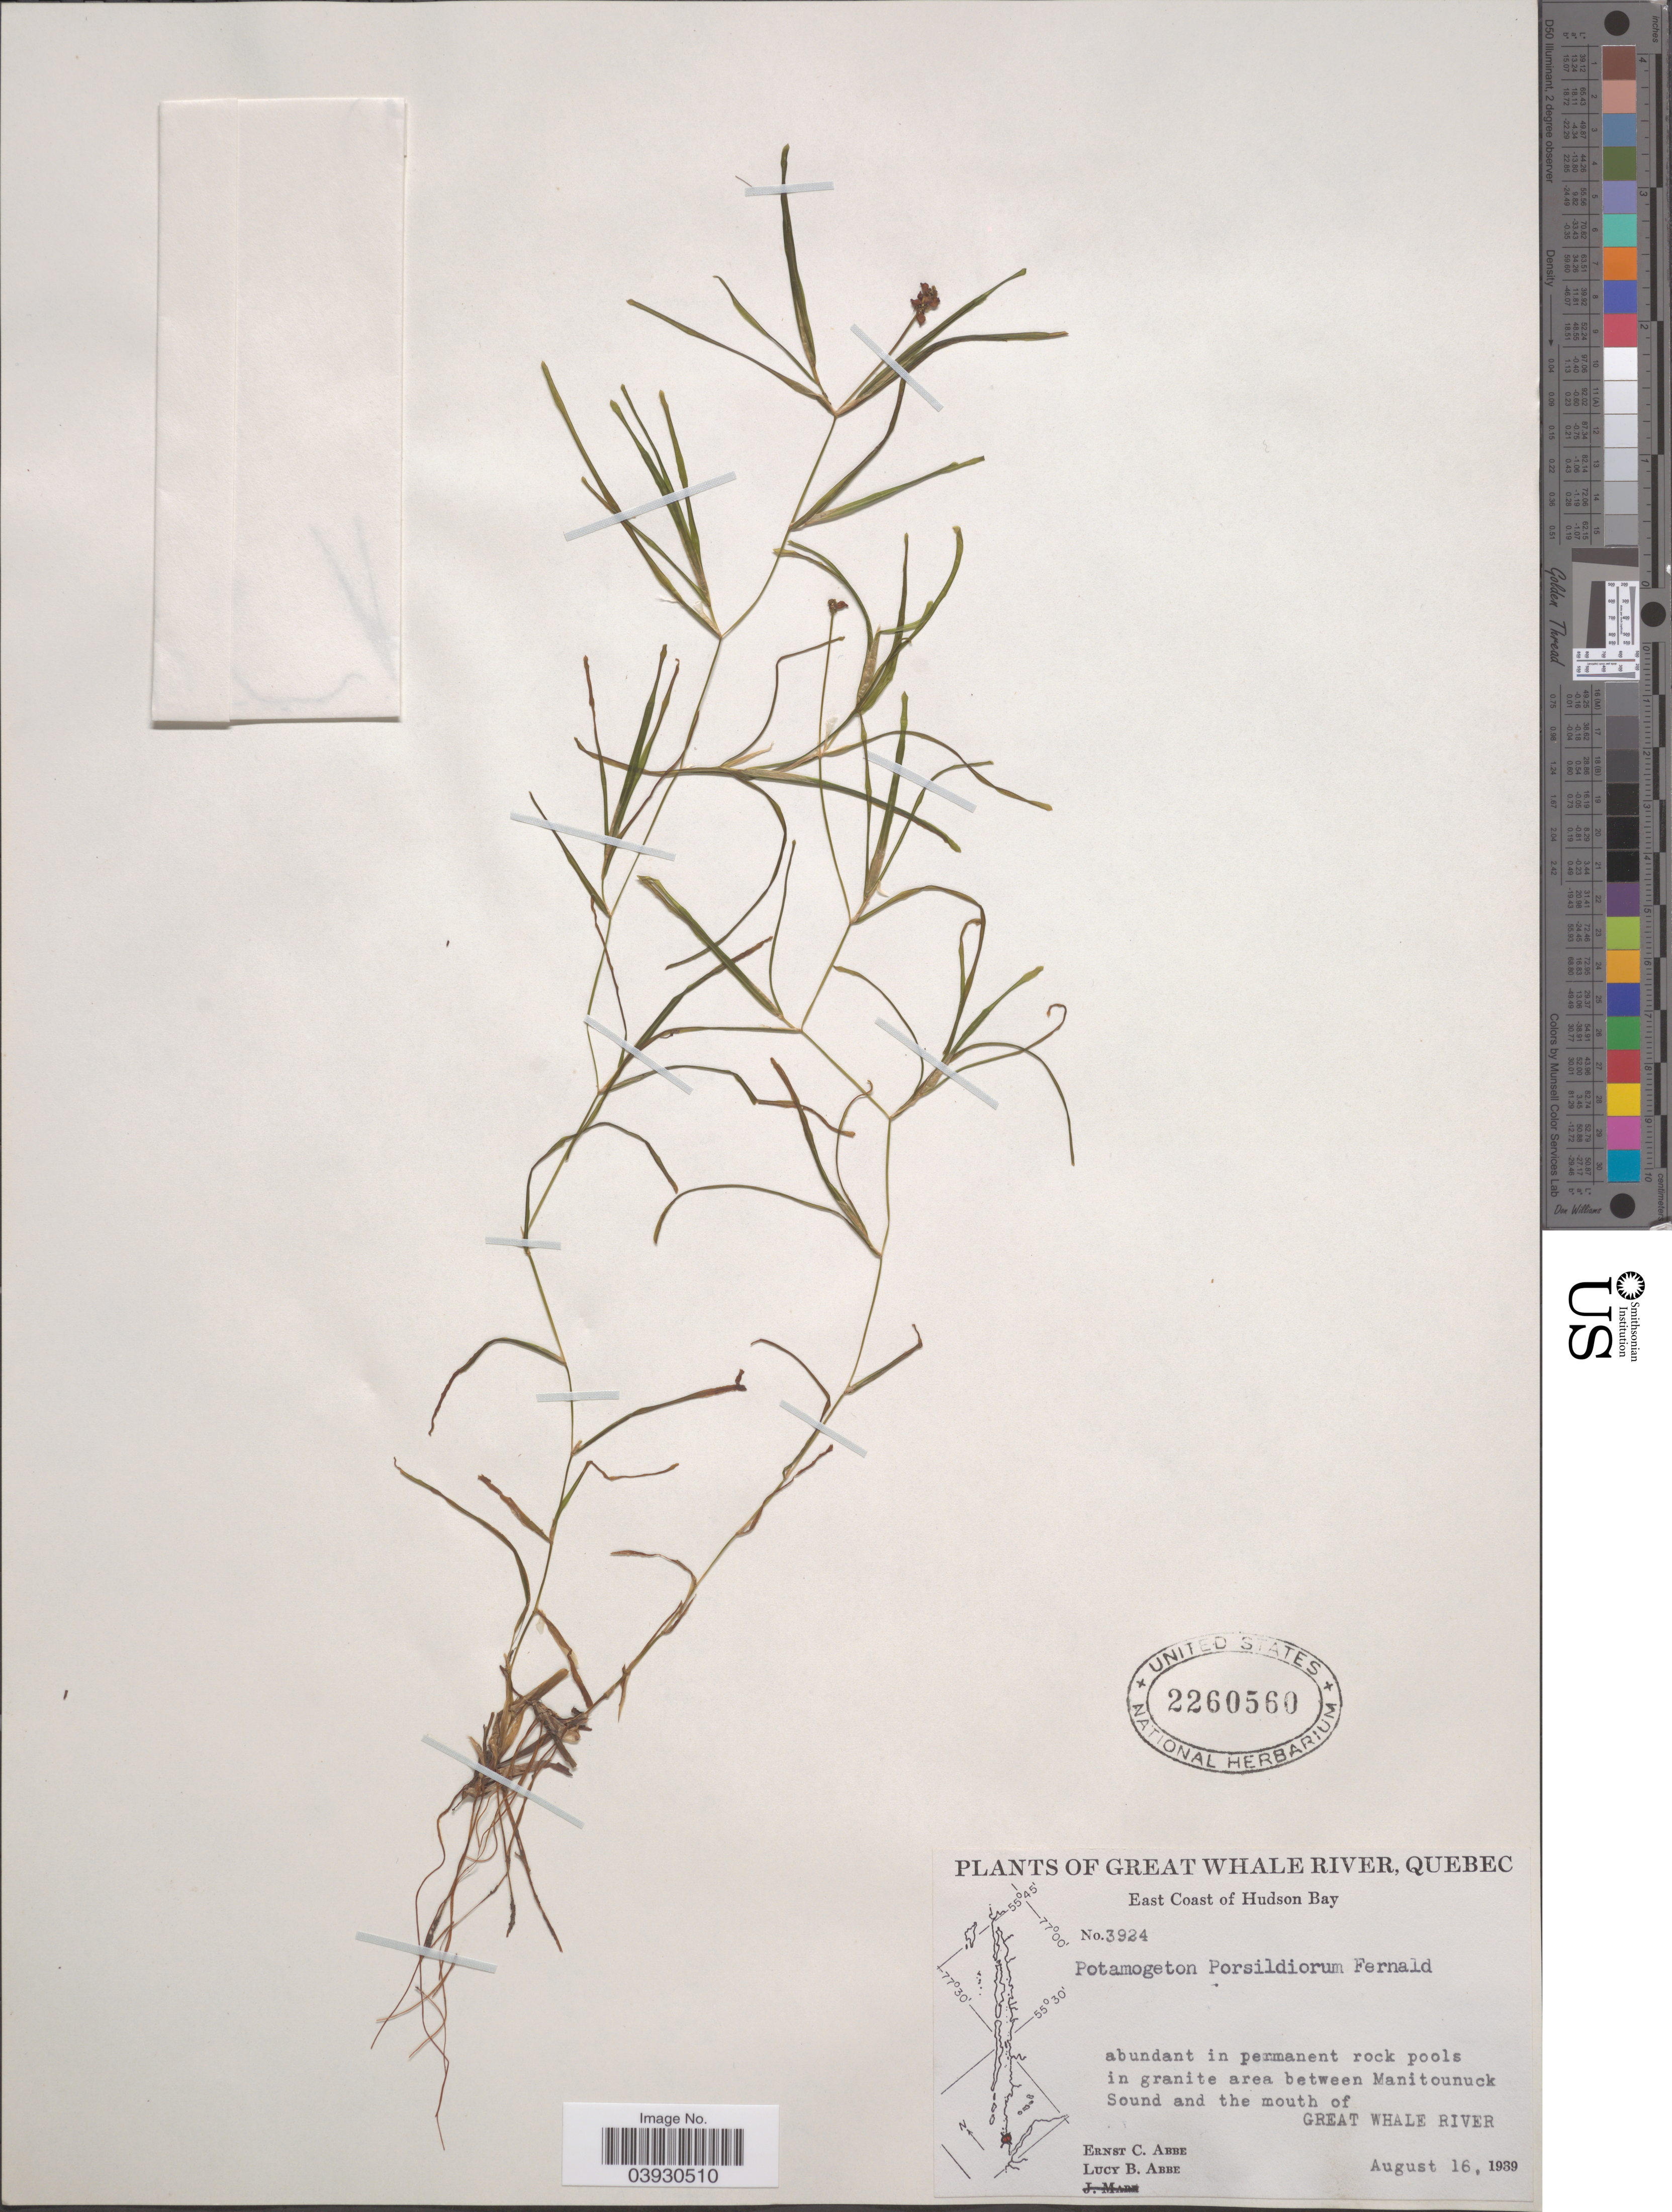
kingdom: Plantae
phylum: Tracheophyta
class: Liliopsida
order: Alismatales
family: Potamogetonaceae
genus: Potamogeton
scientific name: Potamogeton porsildiorum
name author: Fernald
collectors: E. C. Abbe & L. B. Abbe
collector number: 3924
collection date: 1939-08-16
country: Canada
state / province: Quebec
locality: Great Whale River. East Coast of Hudson Bay. In permanent rock pools in granite area between Manitounuck Sound and the mouth of Great Whale River.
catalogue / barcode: US 2260560